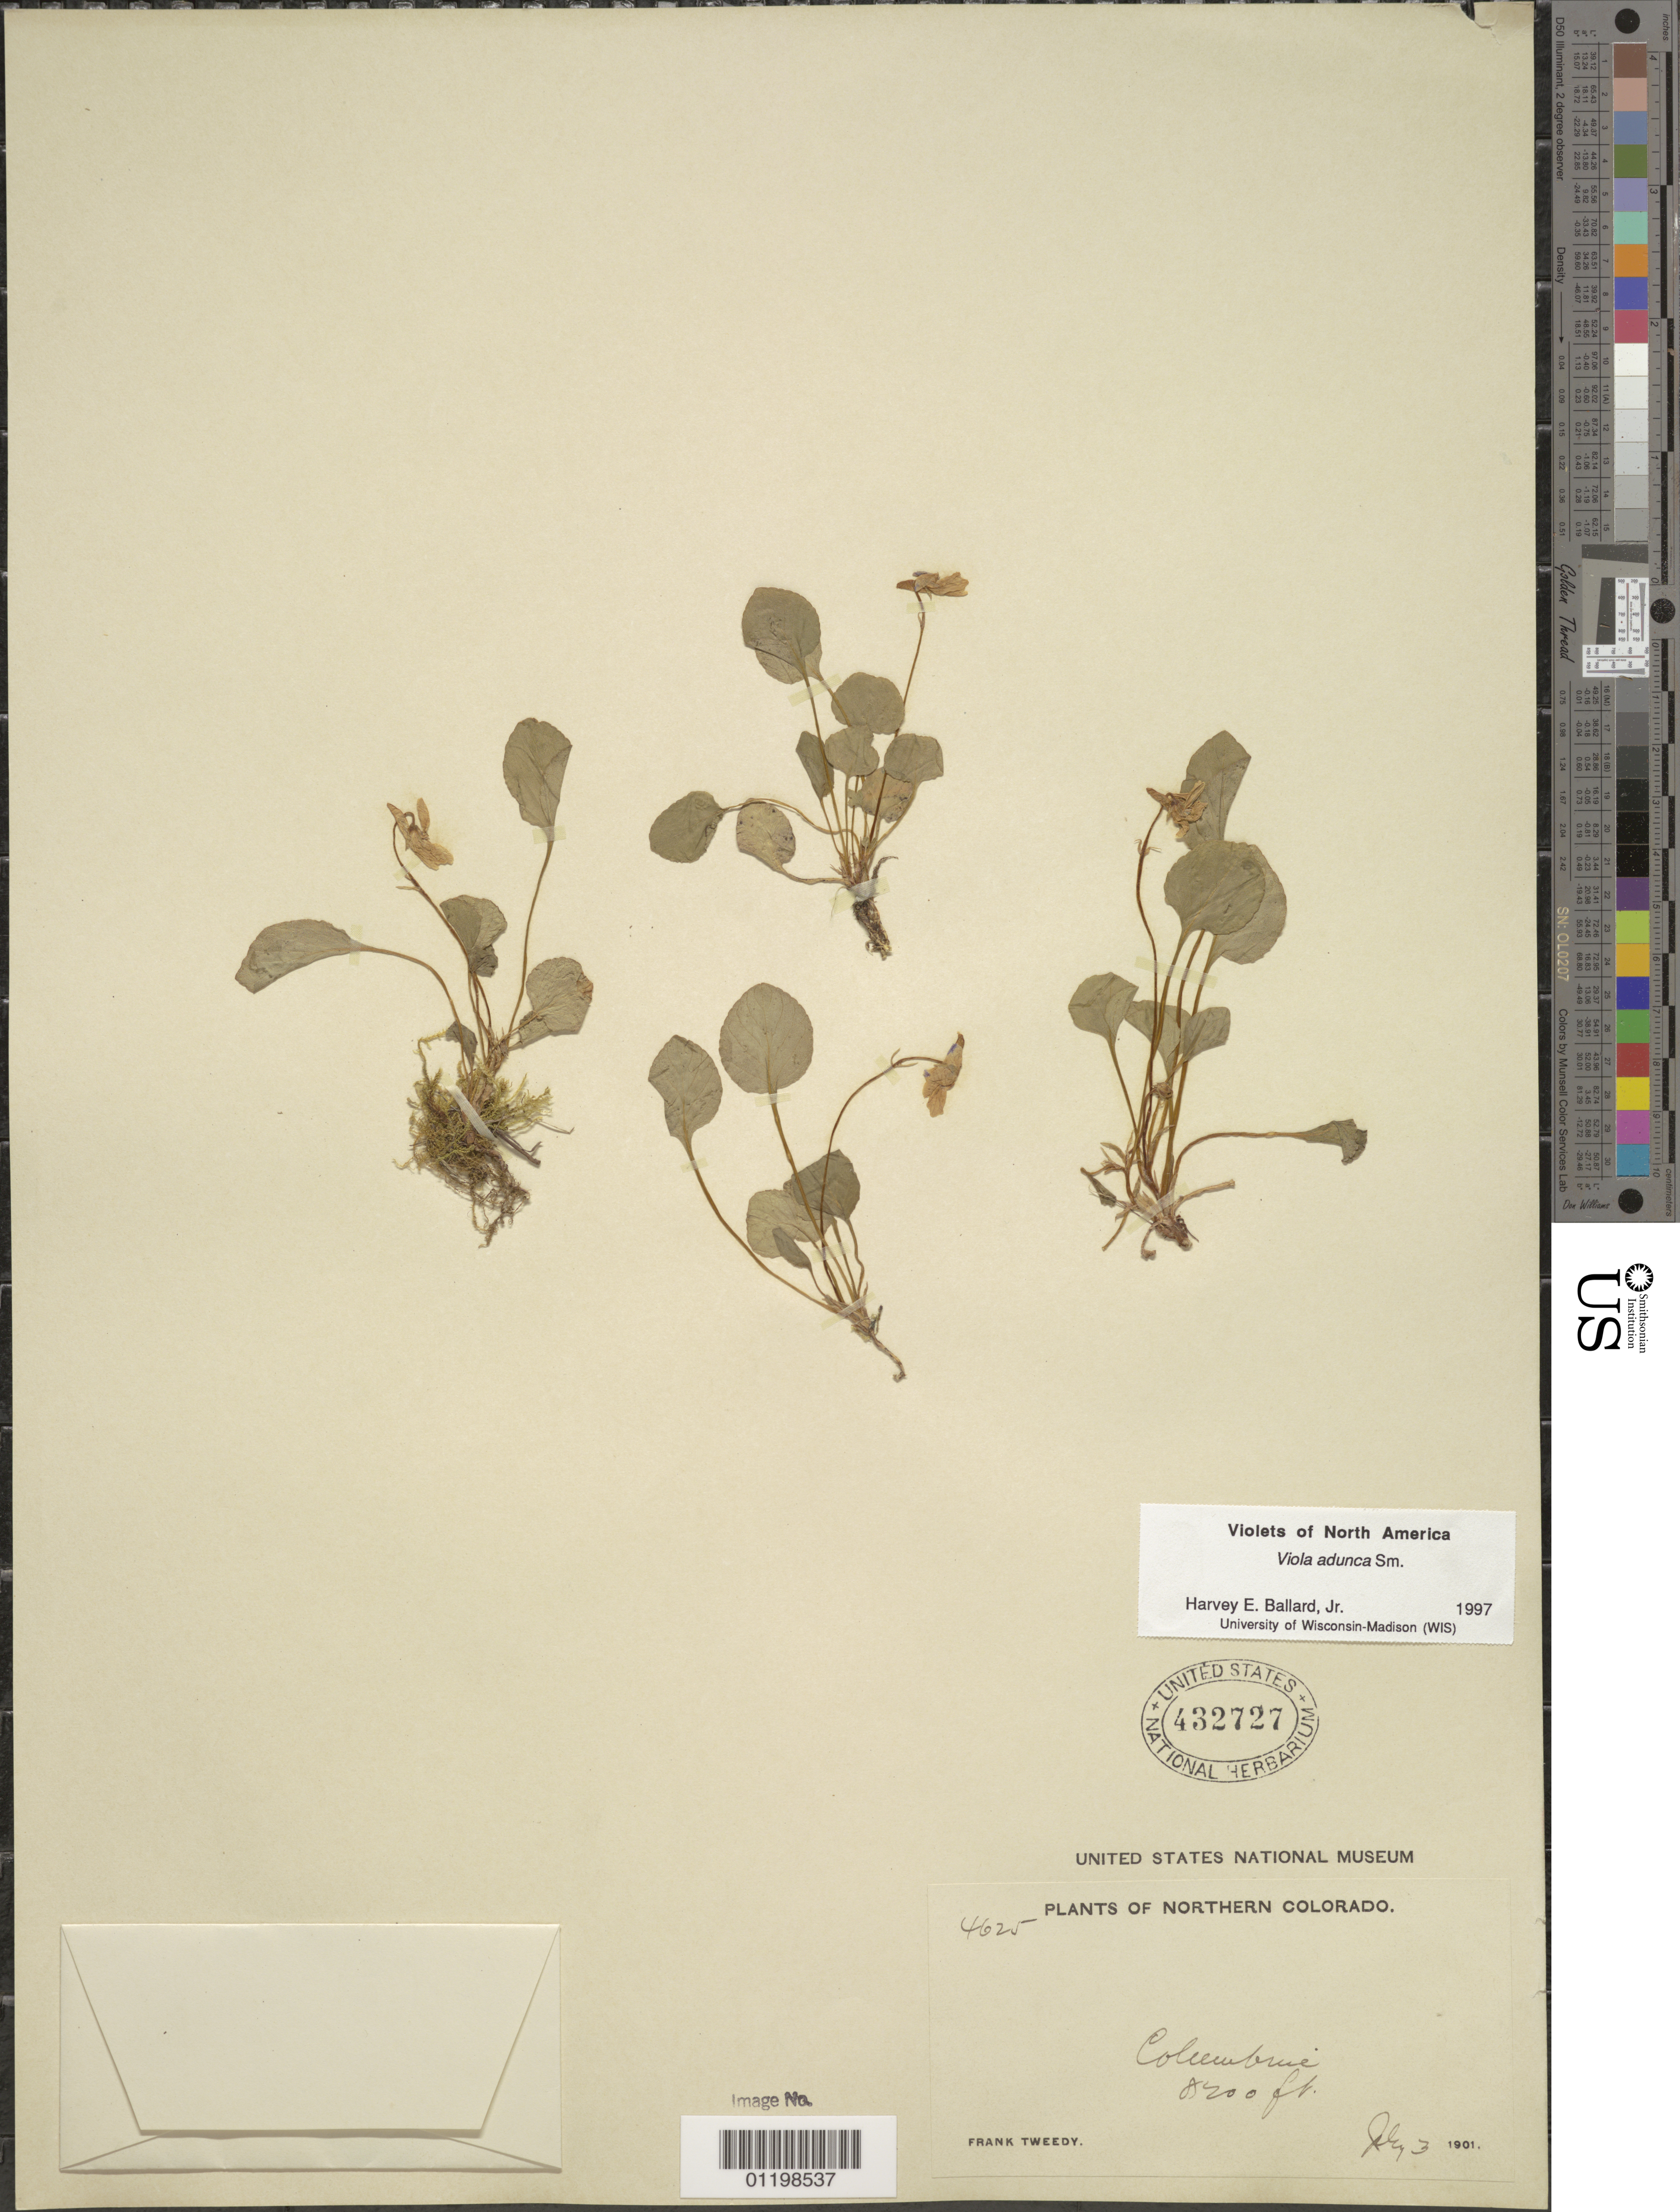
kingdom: Plantae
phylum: Tracheophyta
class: Magnoliopsida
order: Malpighiales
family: Violaceae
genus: Viola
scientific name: Viola adunca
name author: Sm.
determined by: Ballard, Harvey E.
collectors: F. Tweedy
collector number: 4625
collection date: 1901-07-03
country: United States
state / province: Colorado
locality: Northern Colorado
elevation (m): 2499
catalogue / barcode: US 432727